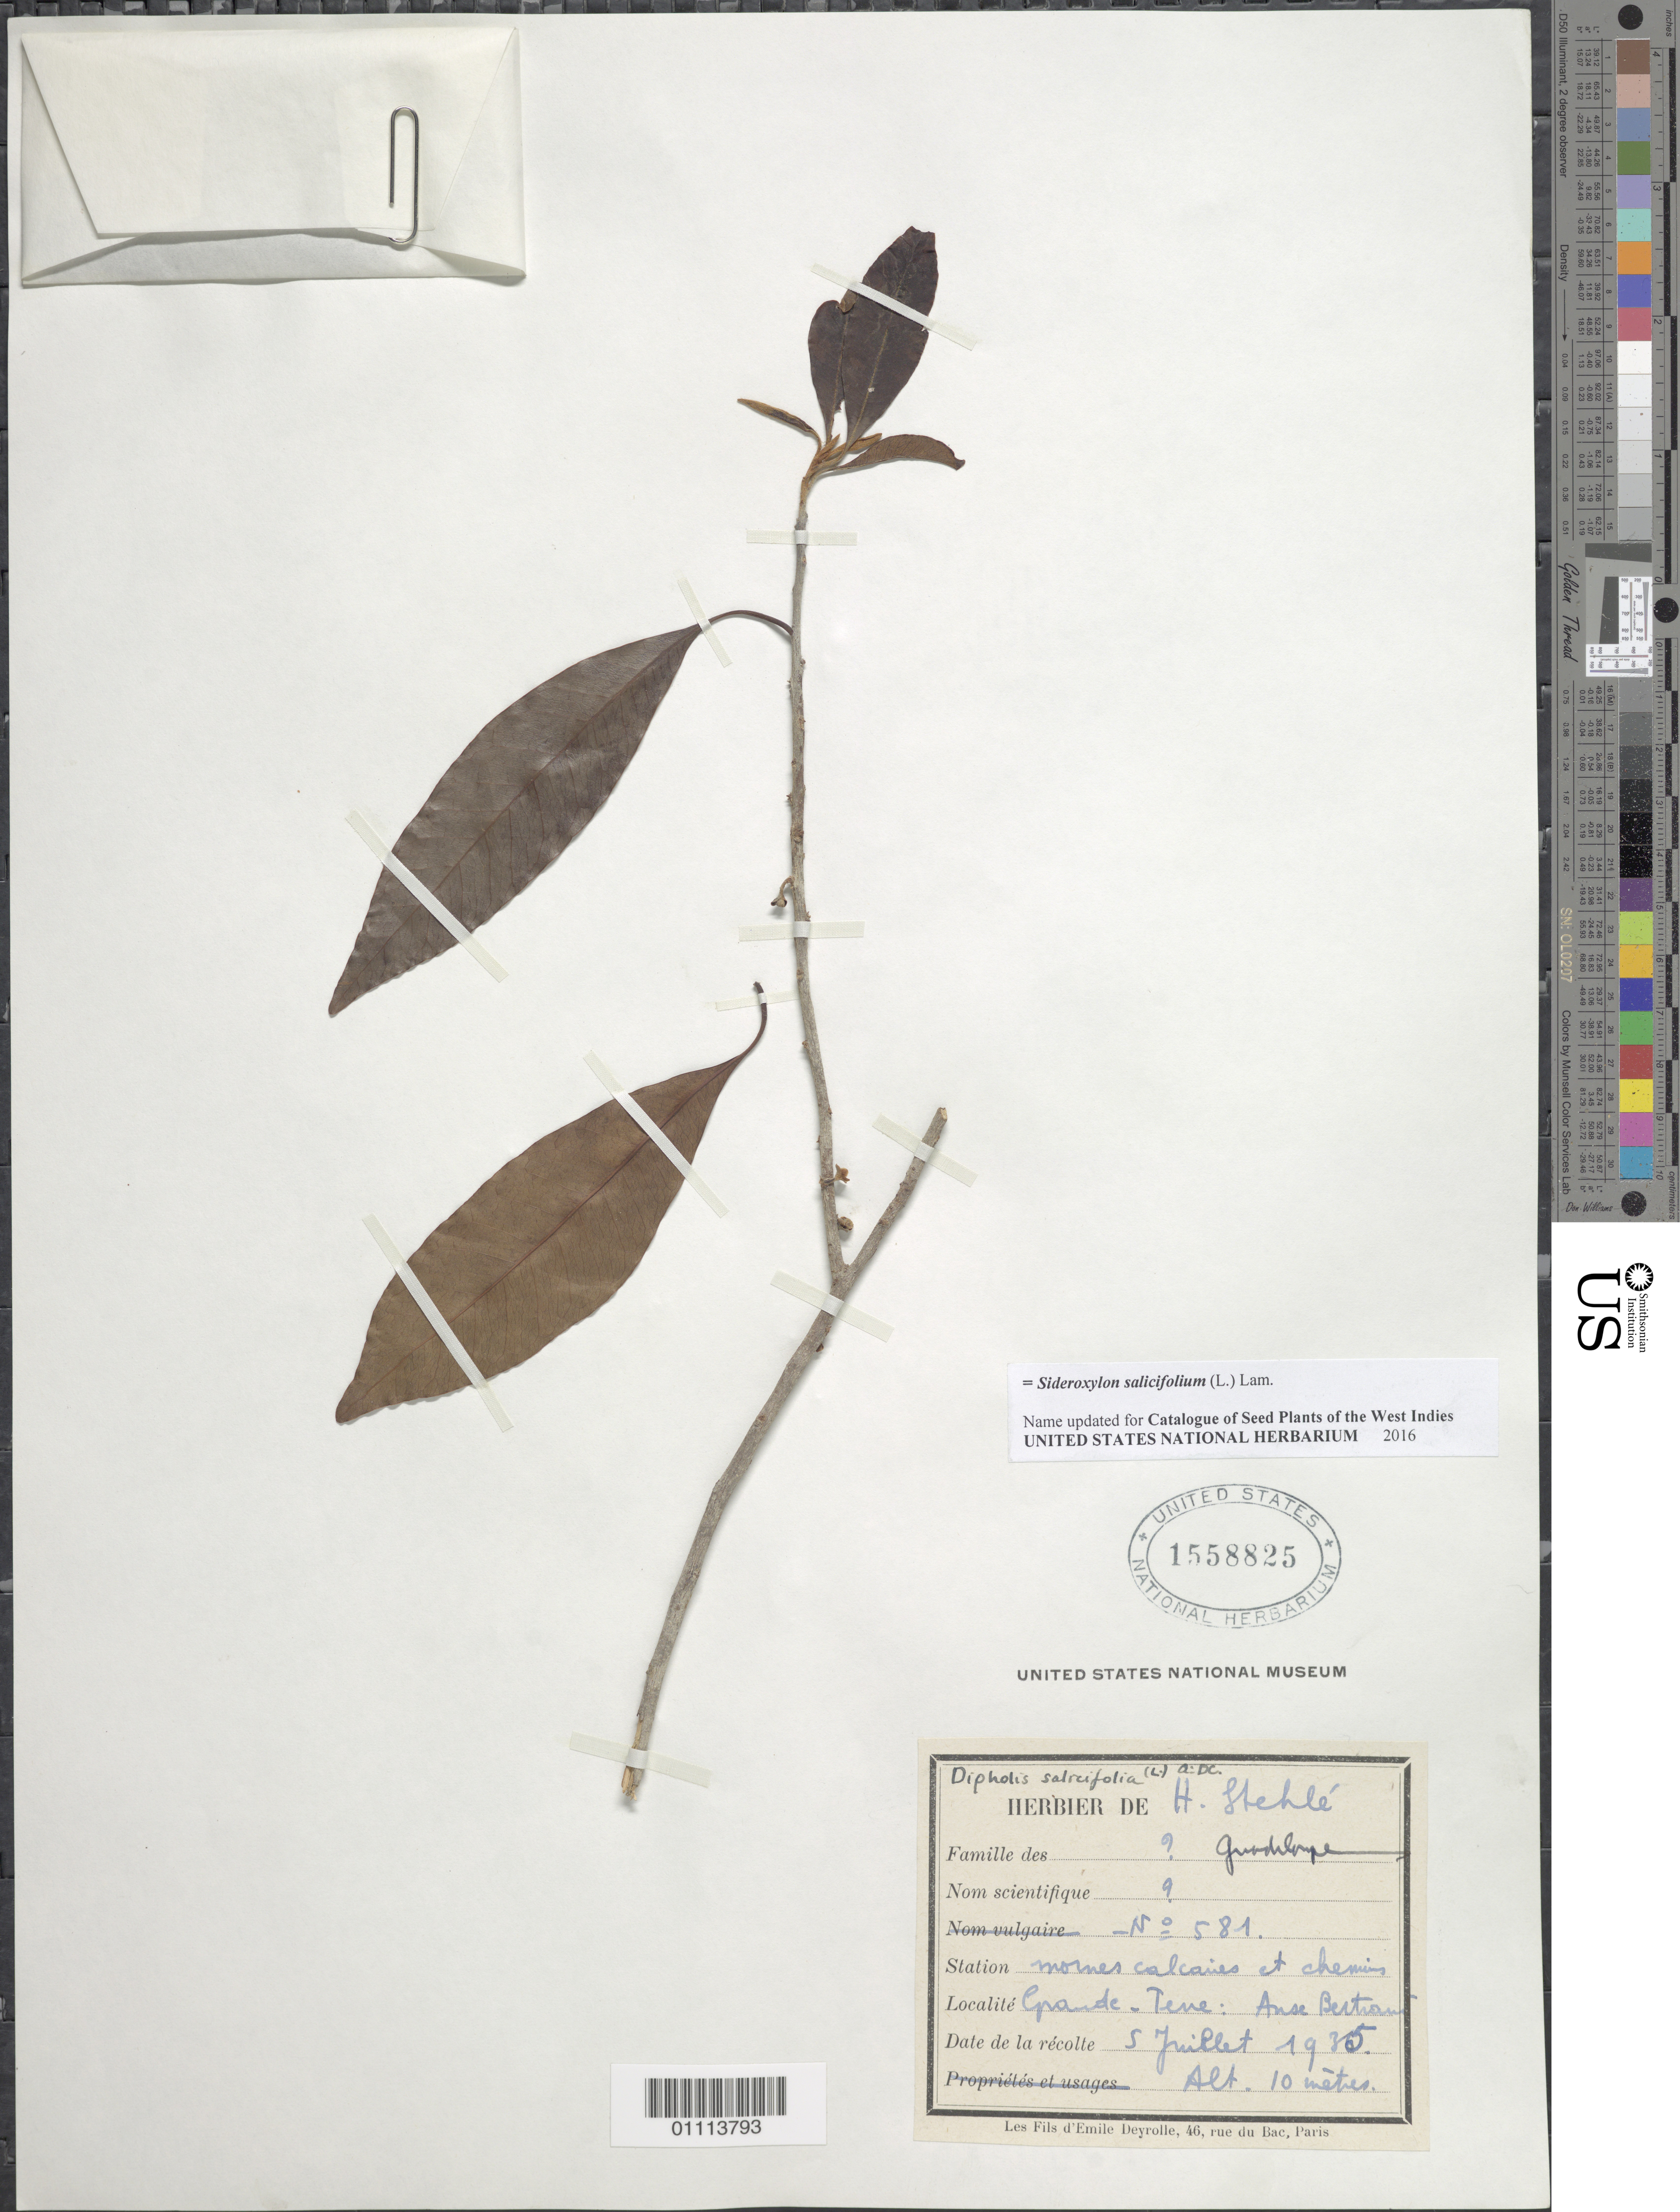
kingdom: Plantae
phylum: Tracheophyta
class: Magnoliopsida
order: Ericales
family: Sapotaceae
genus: Dipholis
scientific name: Dipholis salicifolia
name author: (L.) A. DC.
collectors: H. Stehlé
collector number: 581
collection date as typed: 05 Jul 1935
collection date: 1935-07-05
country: Guadeloupe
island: Grande Terre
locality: mounes calcaies et chemin. Anse Bertrand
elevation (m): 10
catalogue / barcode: US 1558825